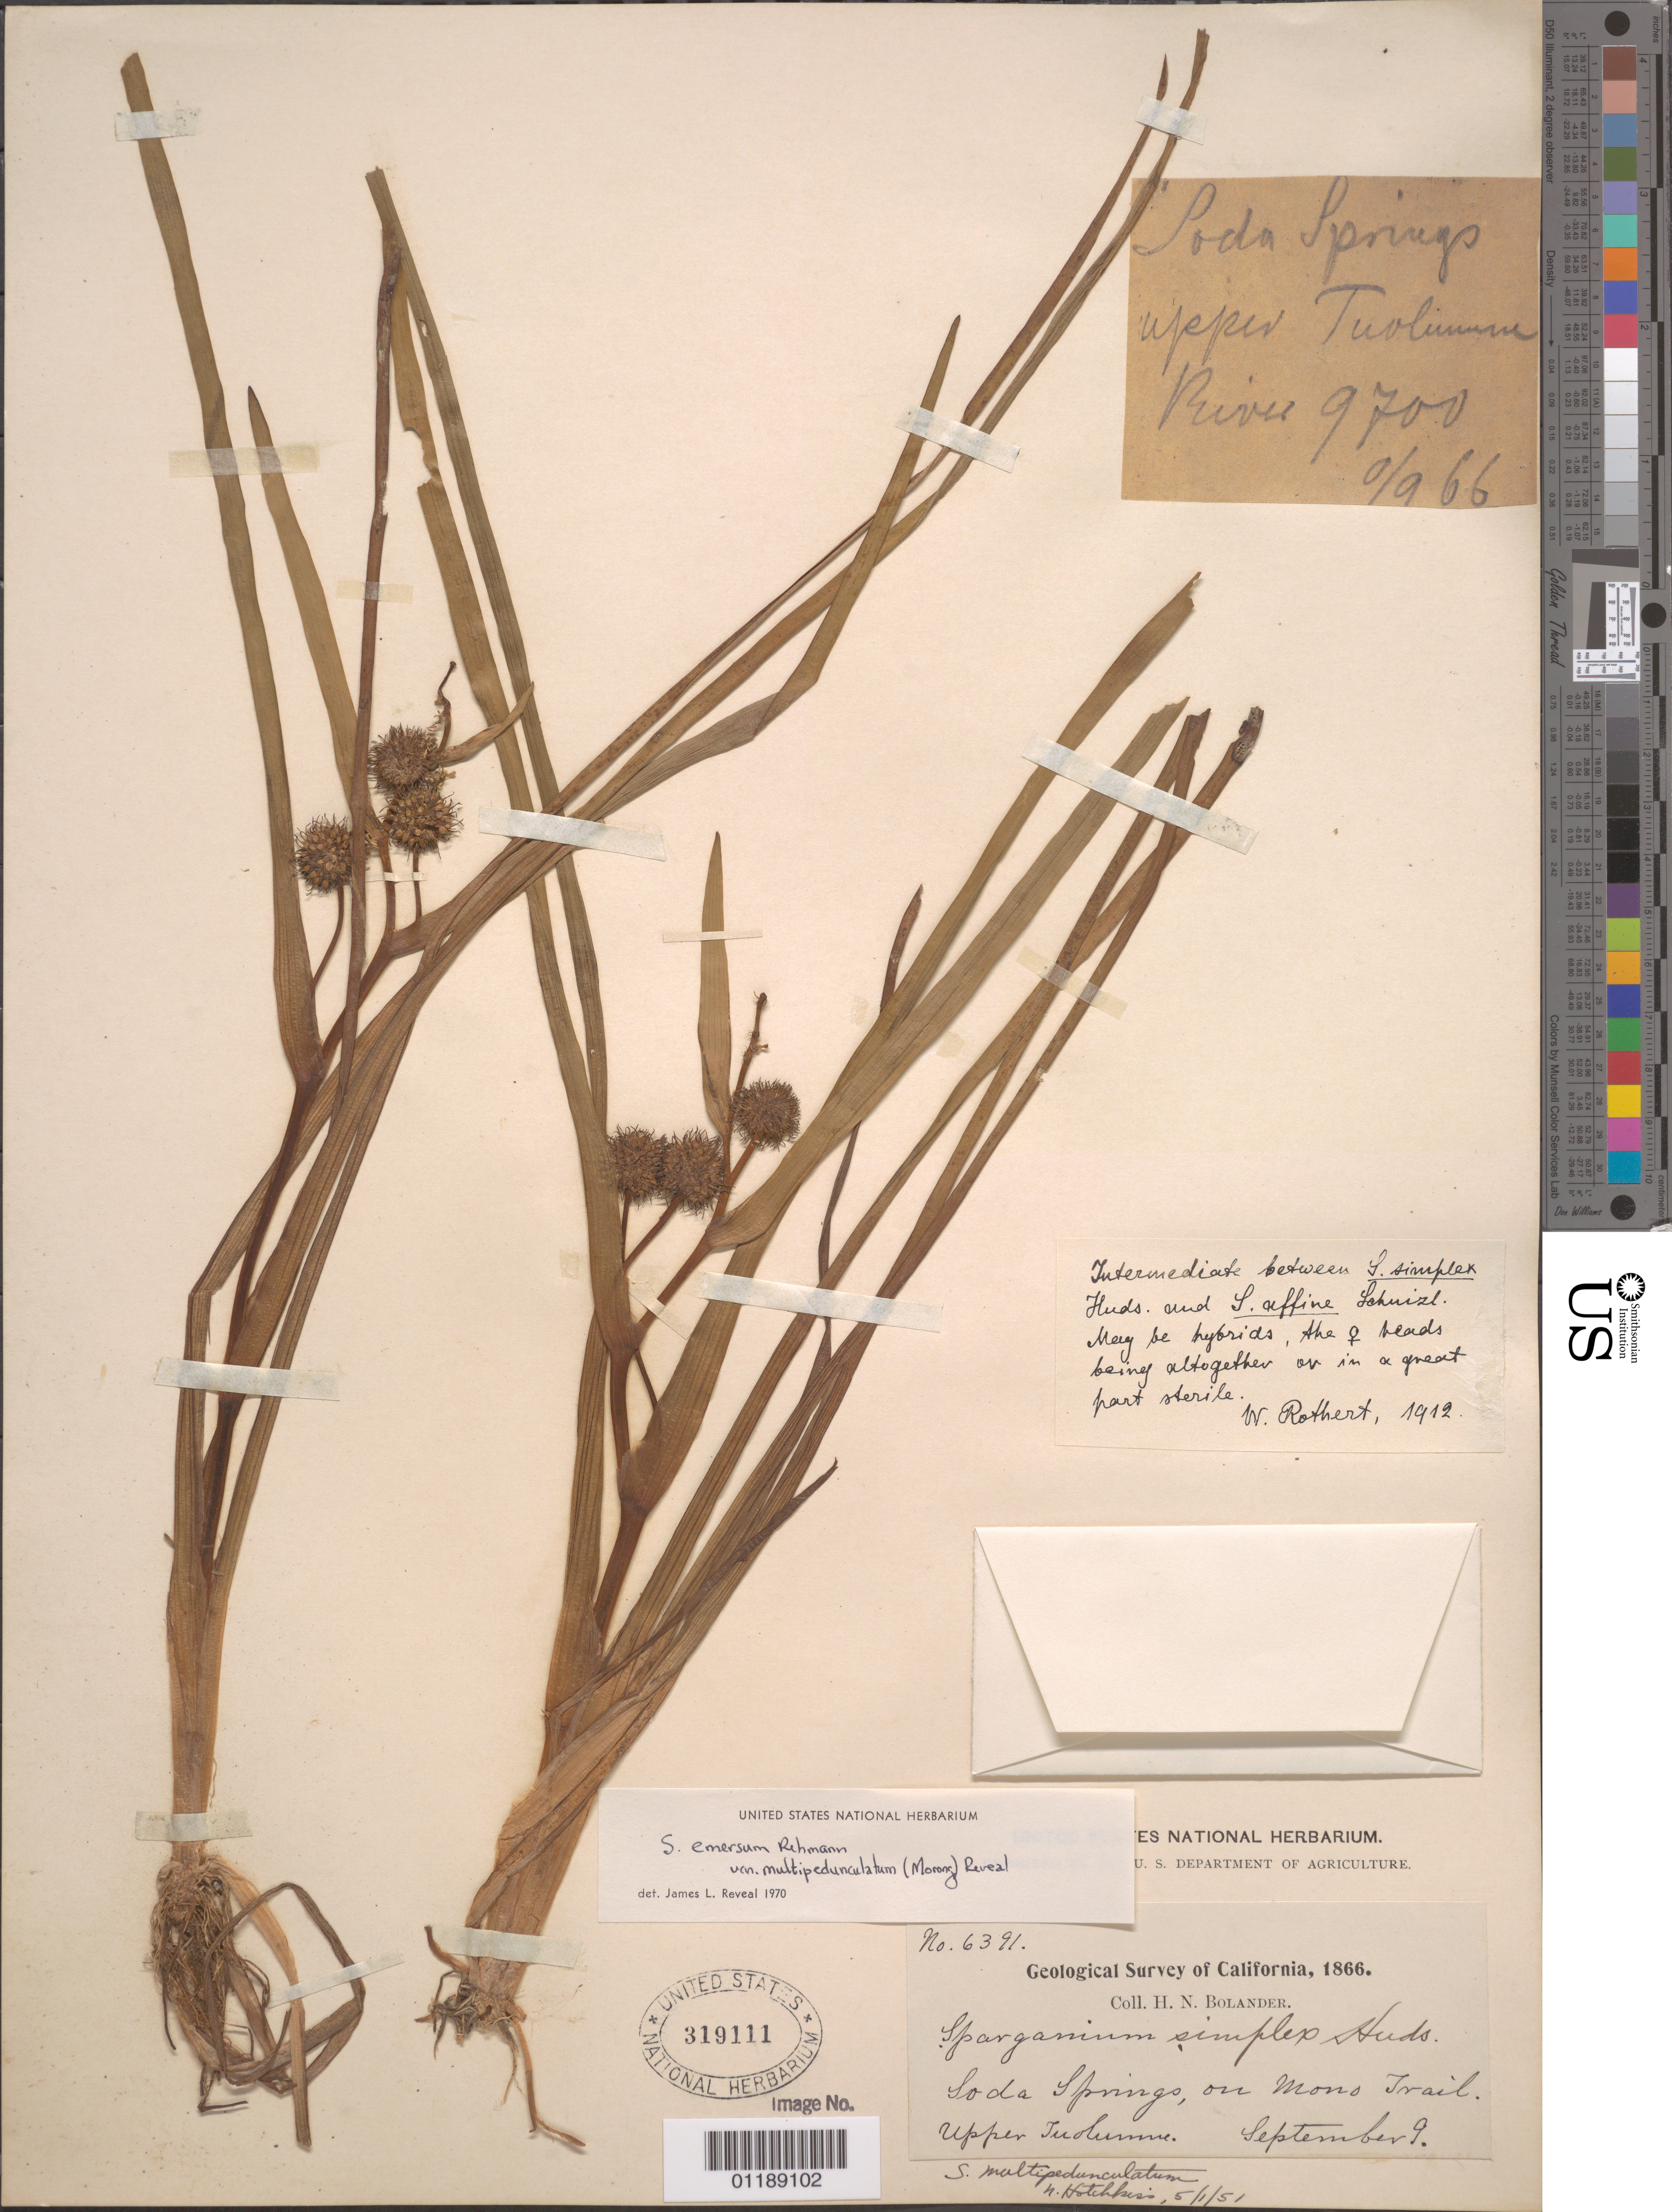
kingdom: Plantae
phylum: Tracheophyta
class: Liliopsida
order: Poales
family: Typhaceae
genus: Sparganium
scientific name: Sparganium emersum var. multipedunculatum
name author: (Morong) Reveal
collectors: H. Bolander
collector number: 6391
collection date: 1866-09-09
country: United States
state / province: California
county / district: Tuolumne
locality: Soda Springs, on Mono Trail. Upper Tuolumne.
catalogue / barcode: US 319111